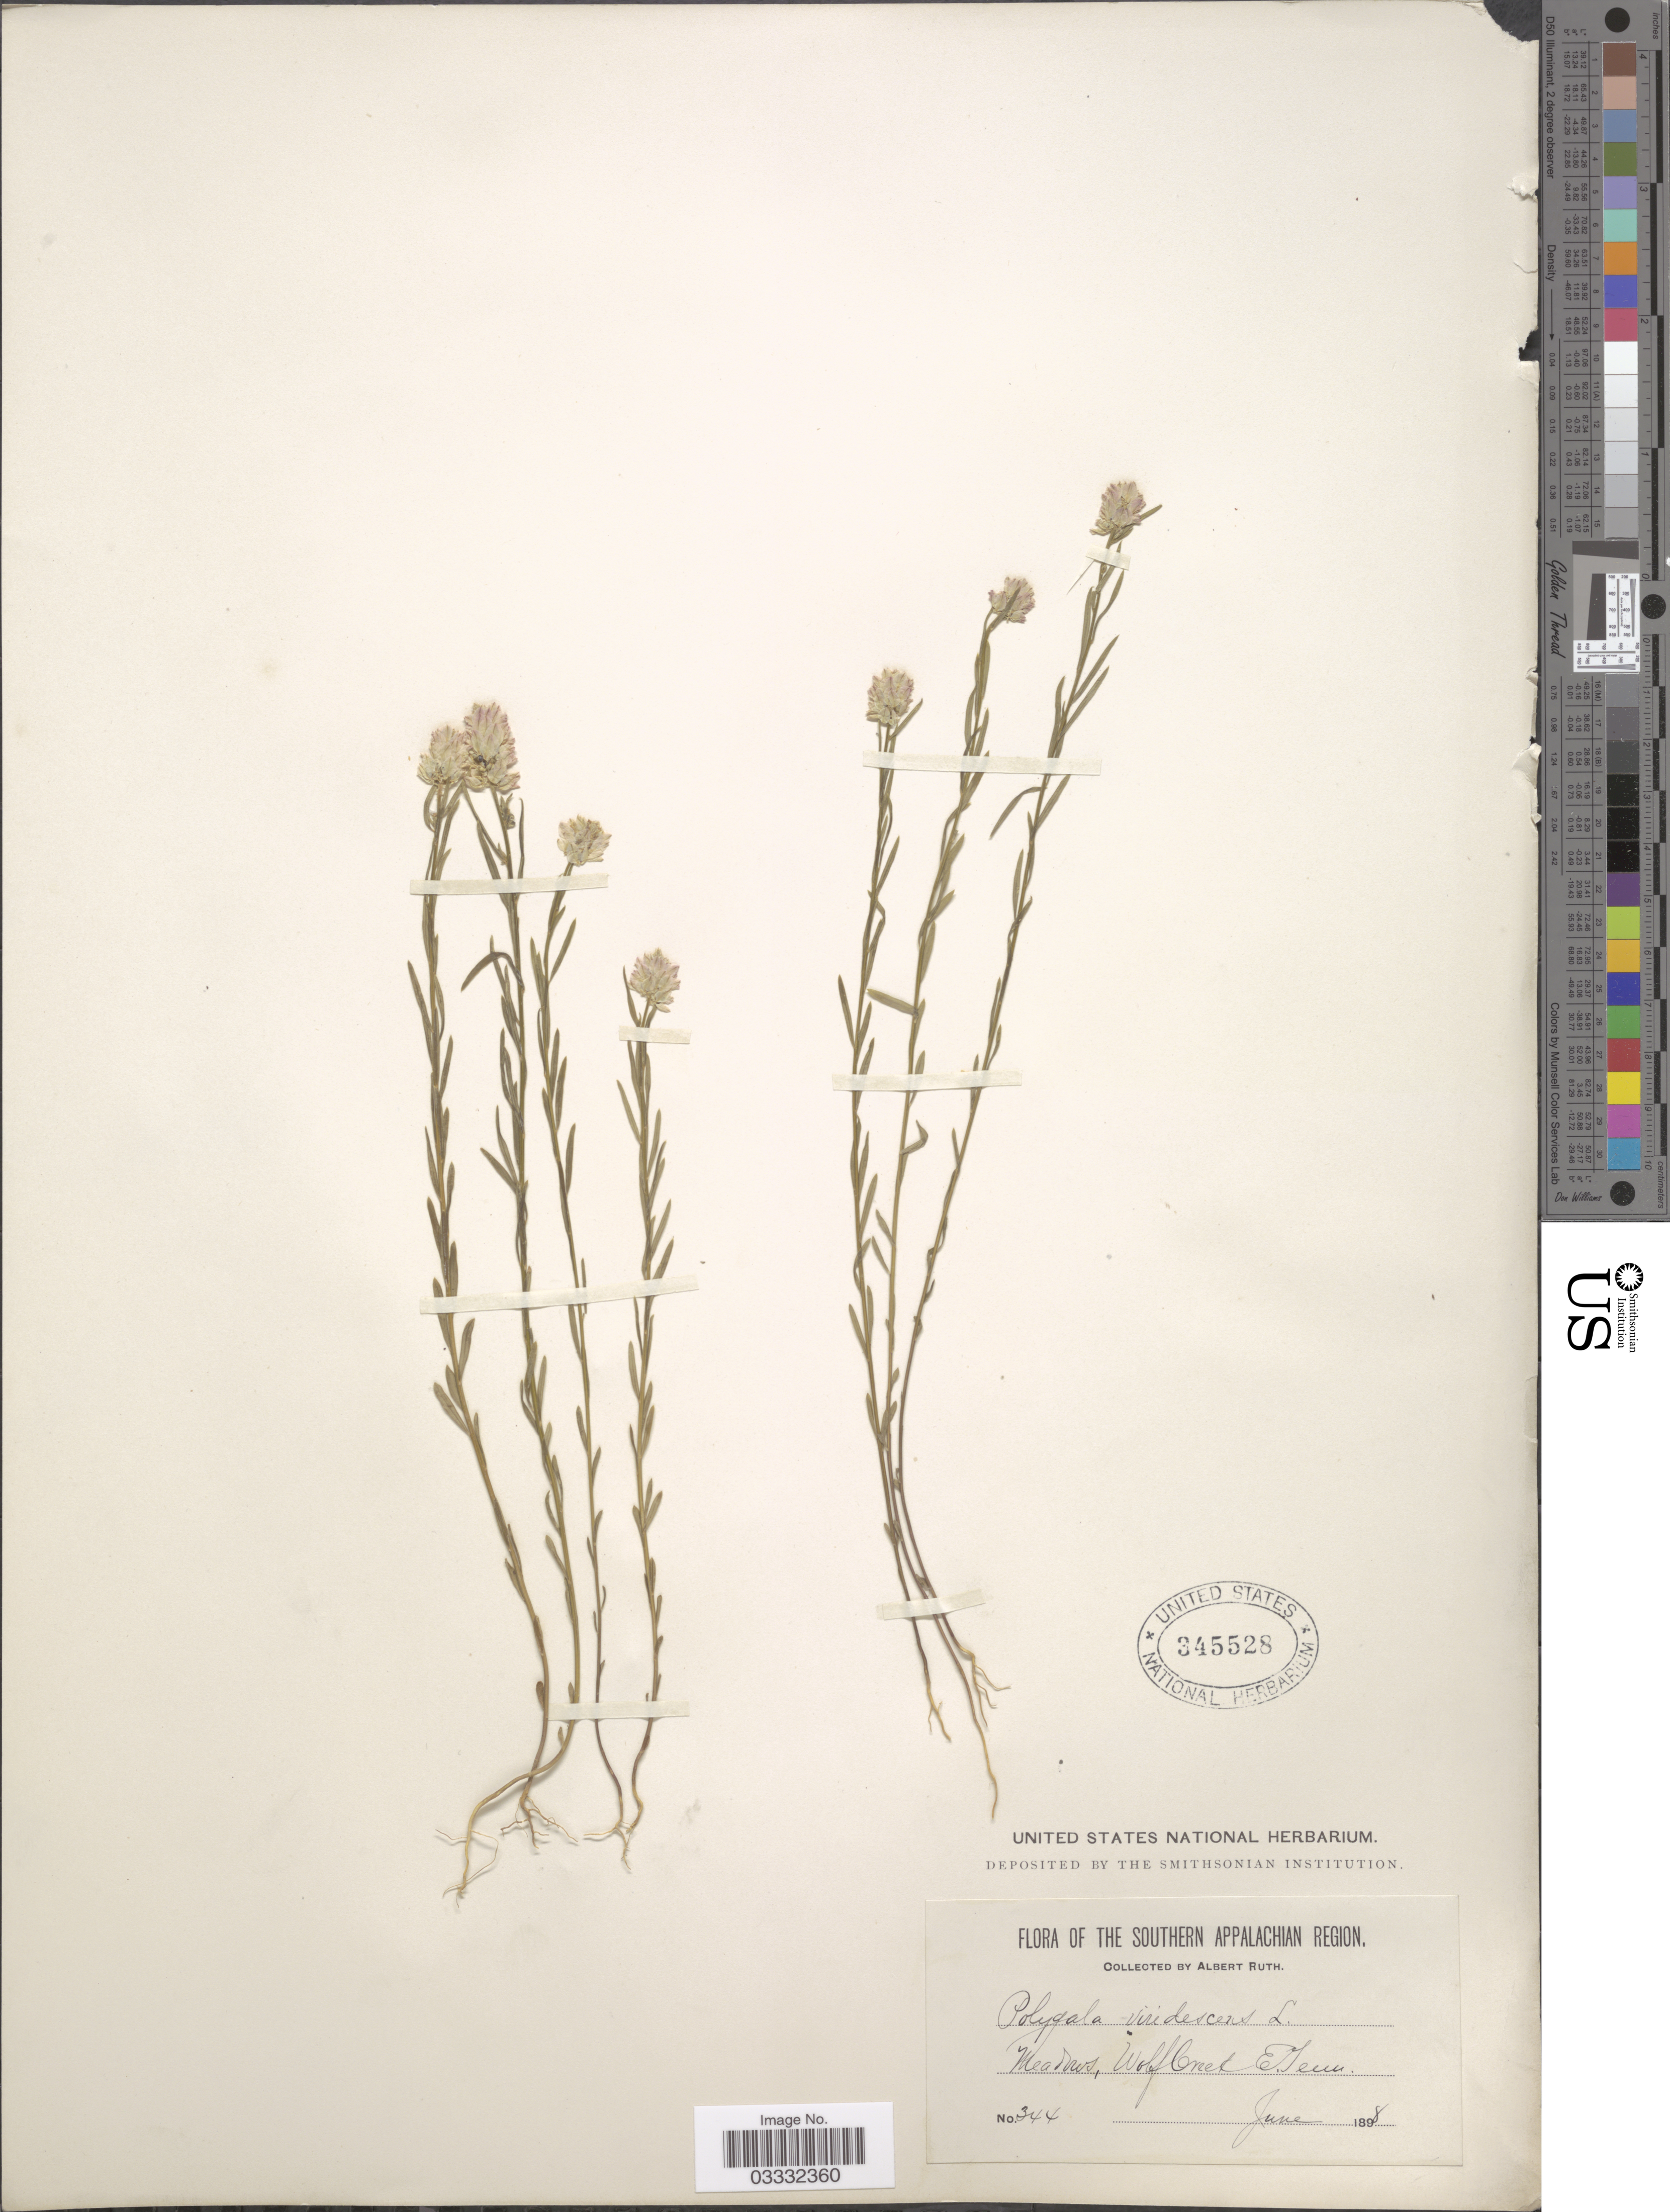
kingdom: Plantae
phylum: Tracheophyta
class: Magnoliopsida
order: Fabales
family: Polygalaceae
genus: Polygala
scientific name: Polygala sanguinea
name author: L.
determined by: Strong, Mark T., (BOT), Smithsonian Institution - National Museum of Natural History (UNITED STATES)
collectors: A. Ruth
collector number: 344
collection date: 1898-06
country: United States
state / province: Tennessee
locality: Southern Appalachian Region. Wolf Creek.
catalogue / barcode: US 345528